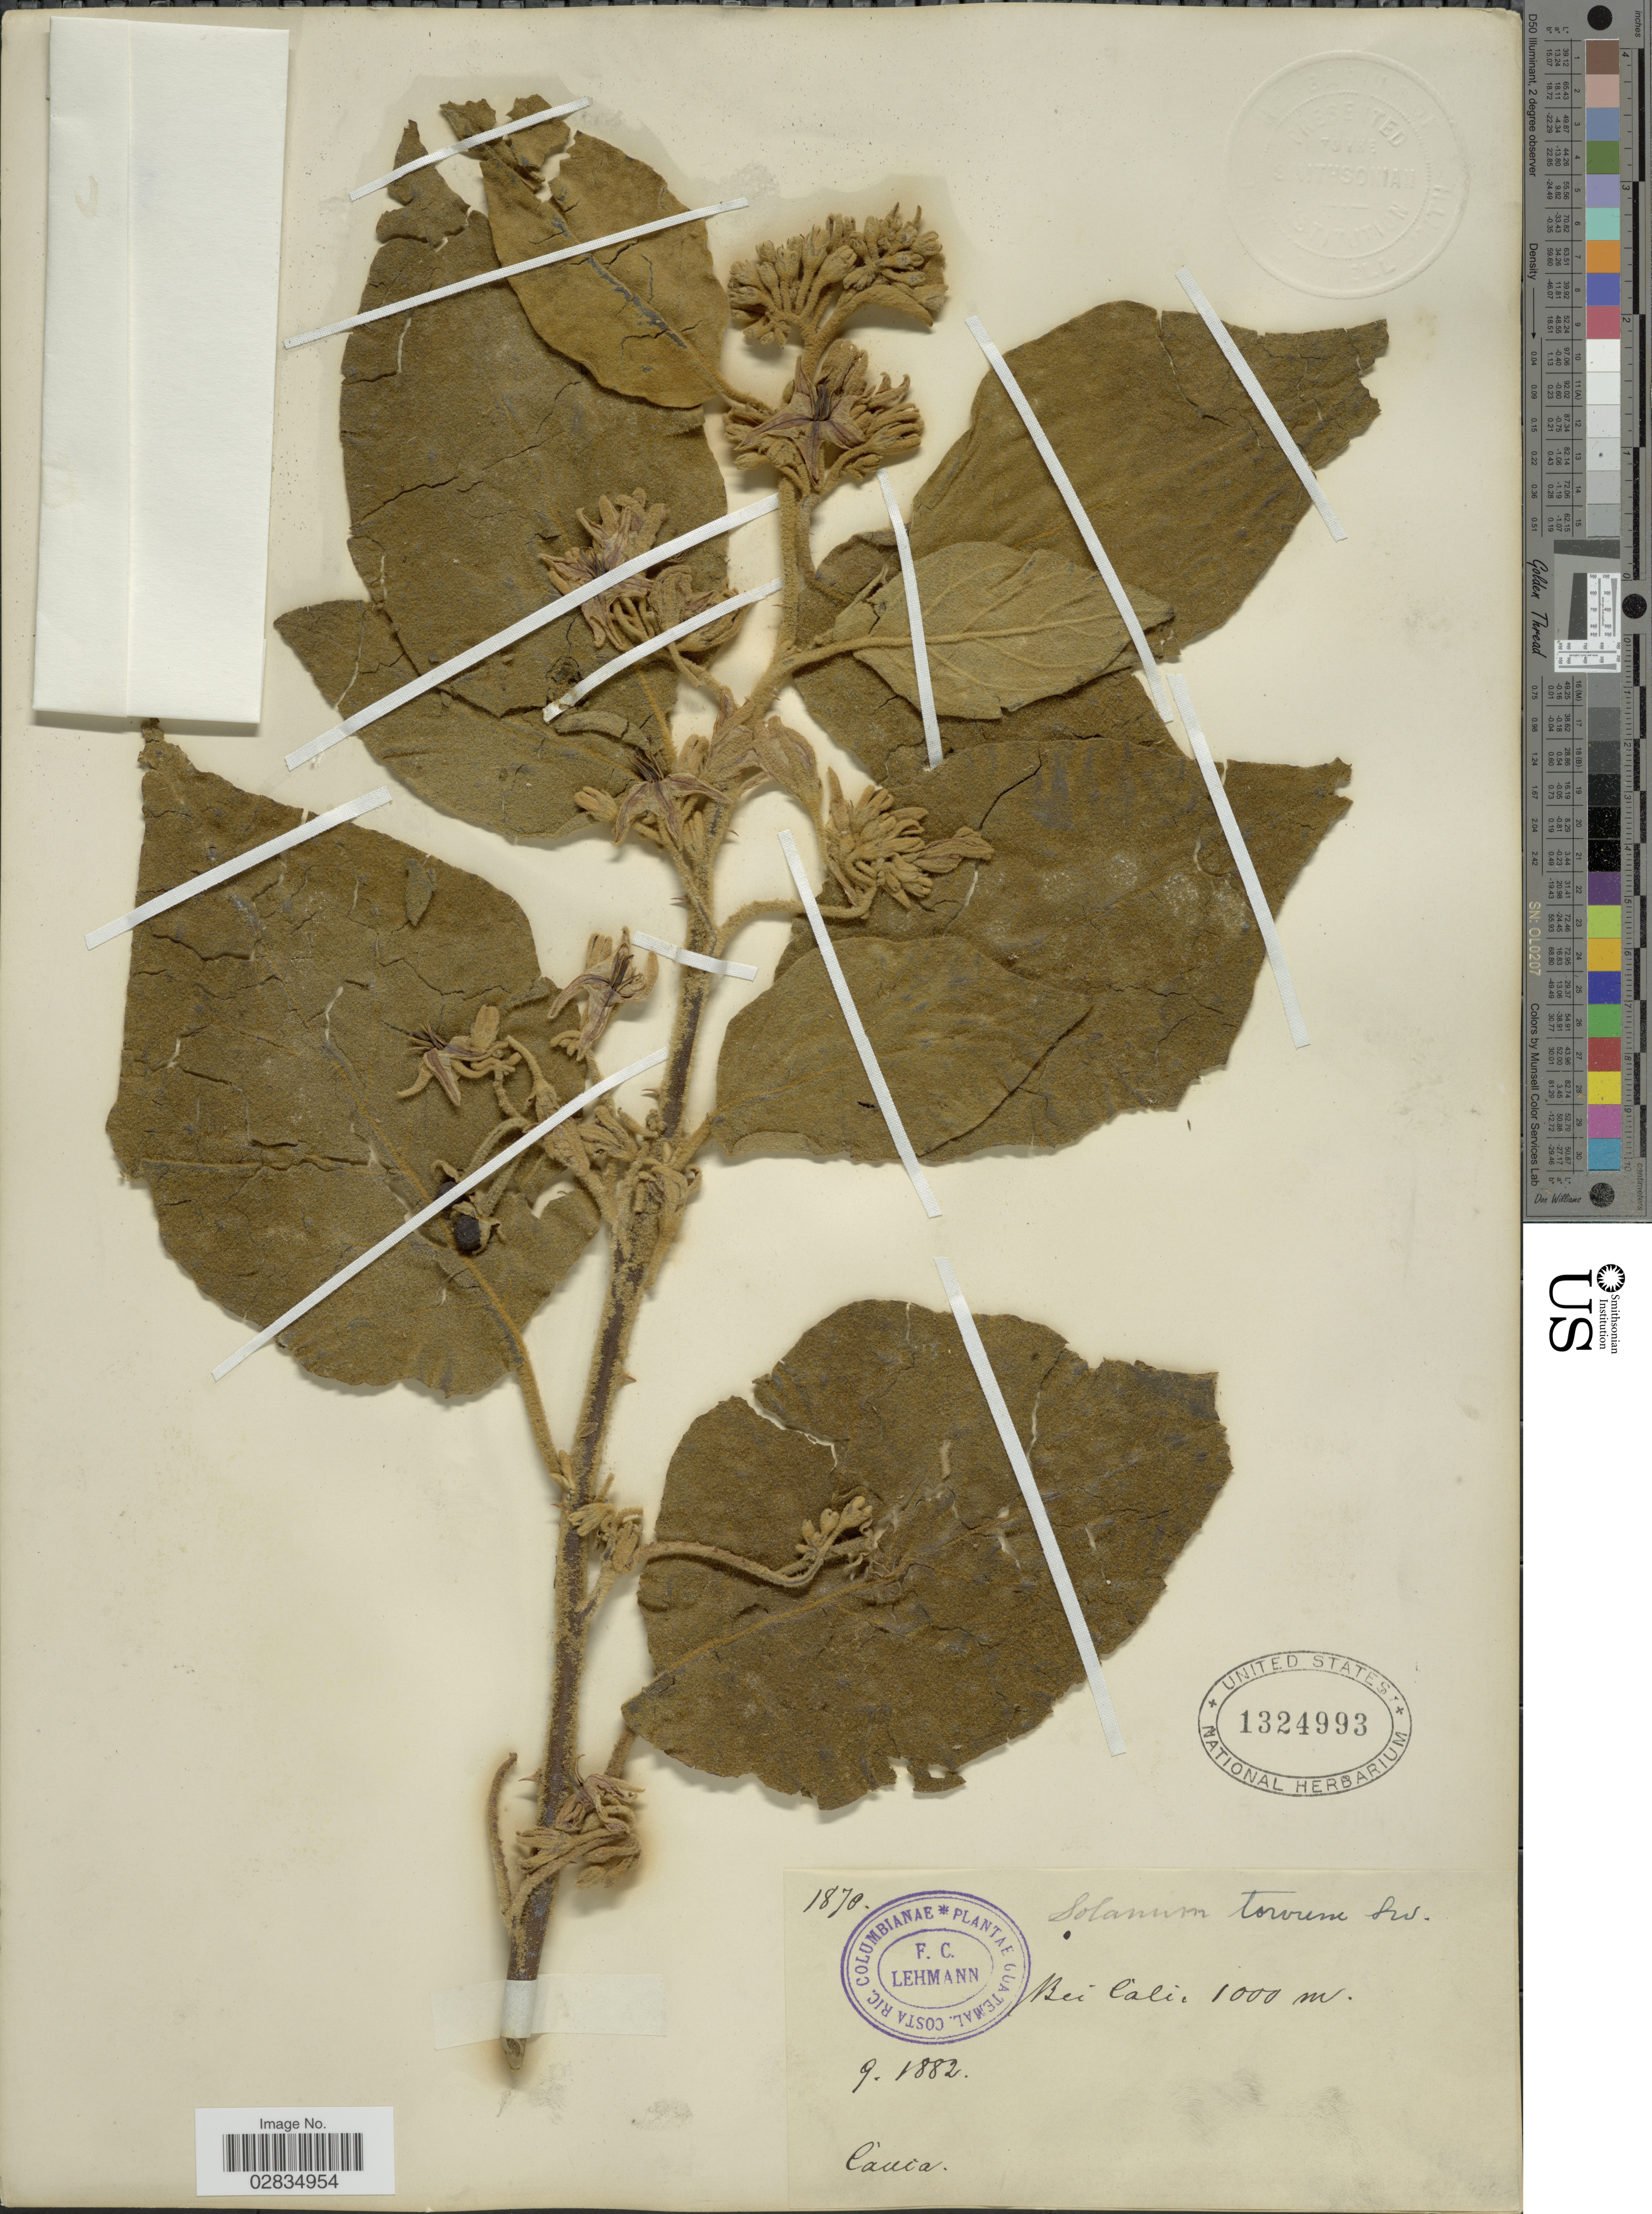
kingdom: Plantae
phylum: Tracheophyta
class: Magnoliopsida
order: Solanales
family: Solanaceae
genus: Solanum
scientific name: Solanum torvum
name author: Sw.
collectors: F. C. Lehmann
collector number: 1870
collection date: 1882-09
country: Colombia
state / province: Cauca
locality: Bei Cali.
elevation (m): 1000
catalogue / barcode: US 1324993